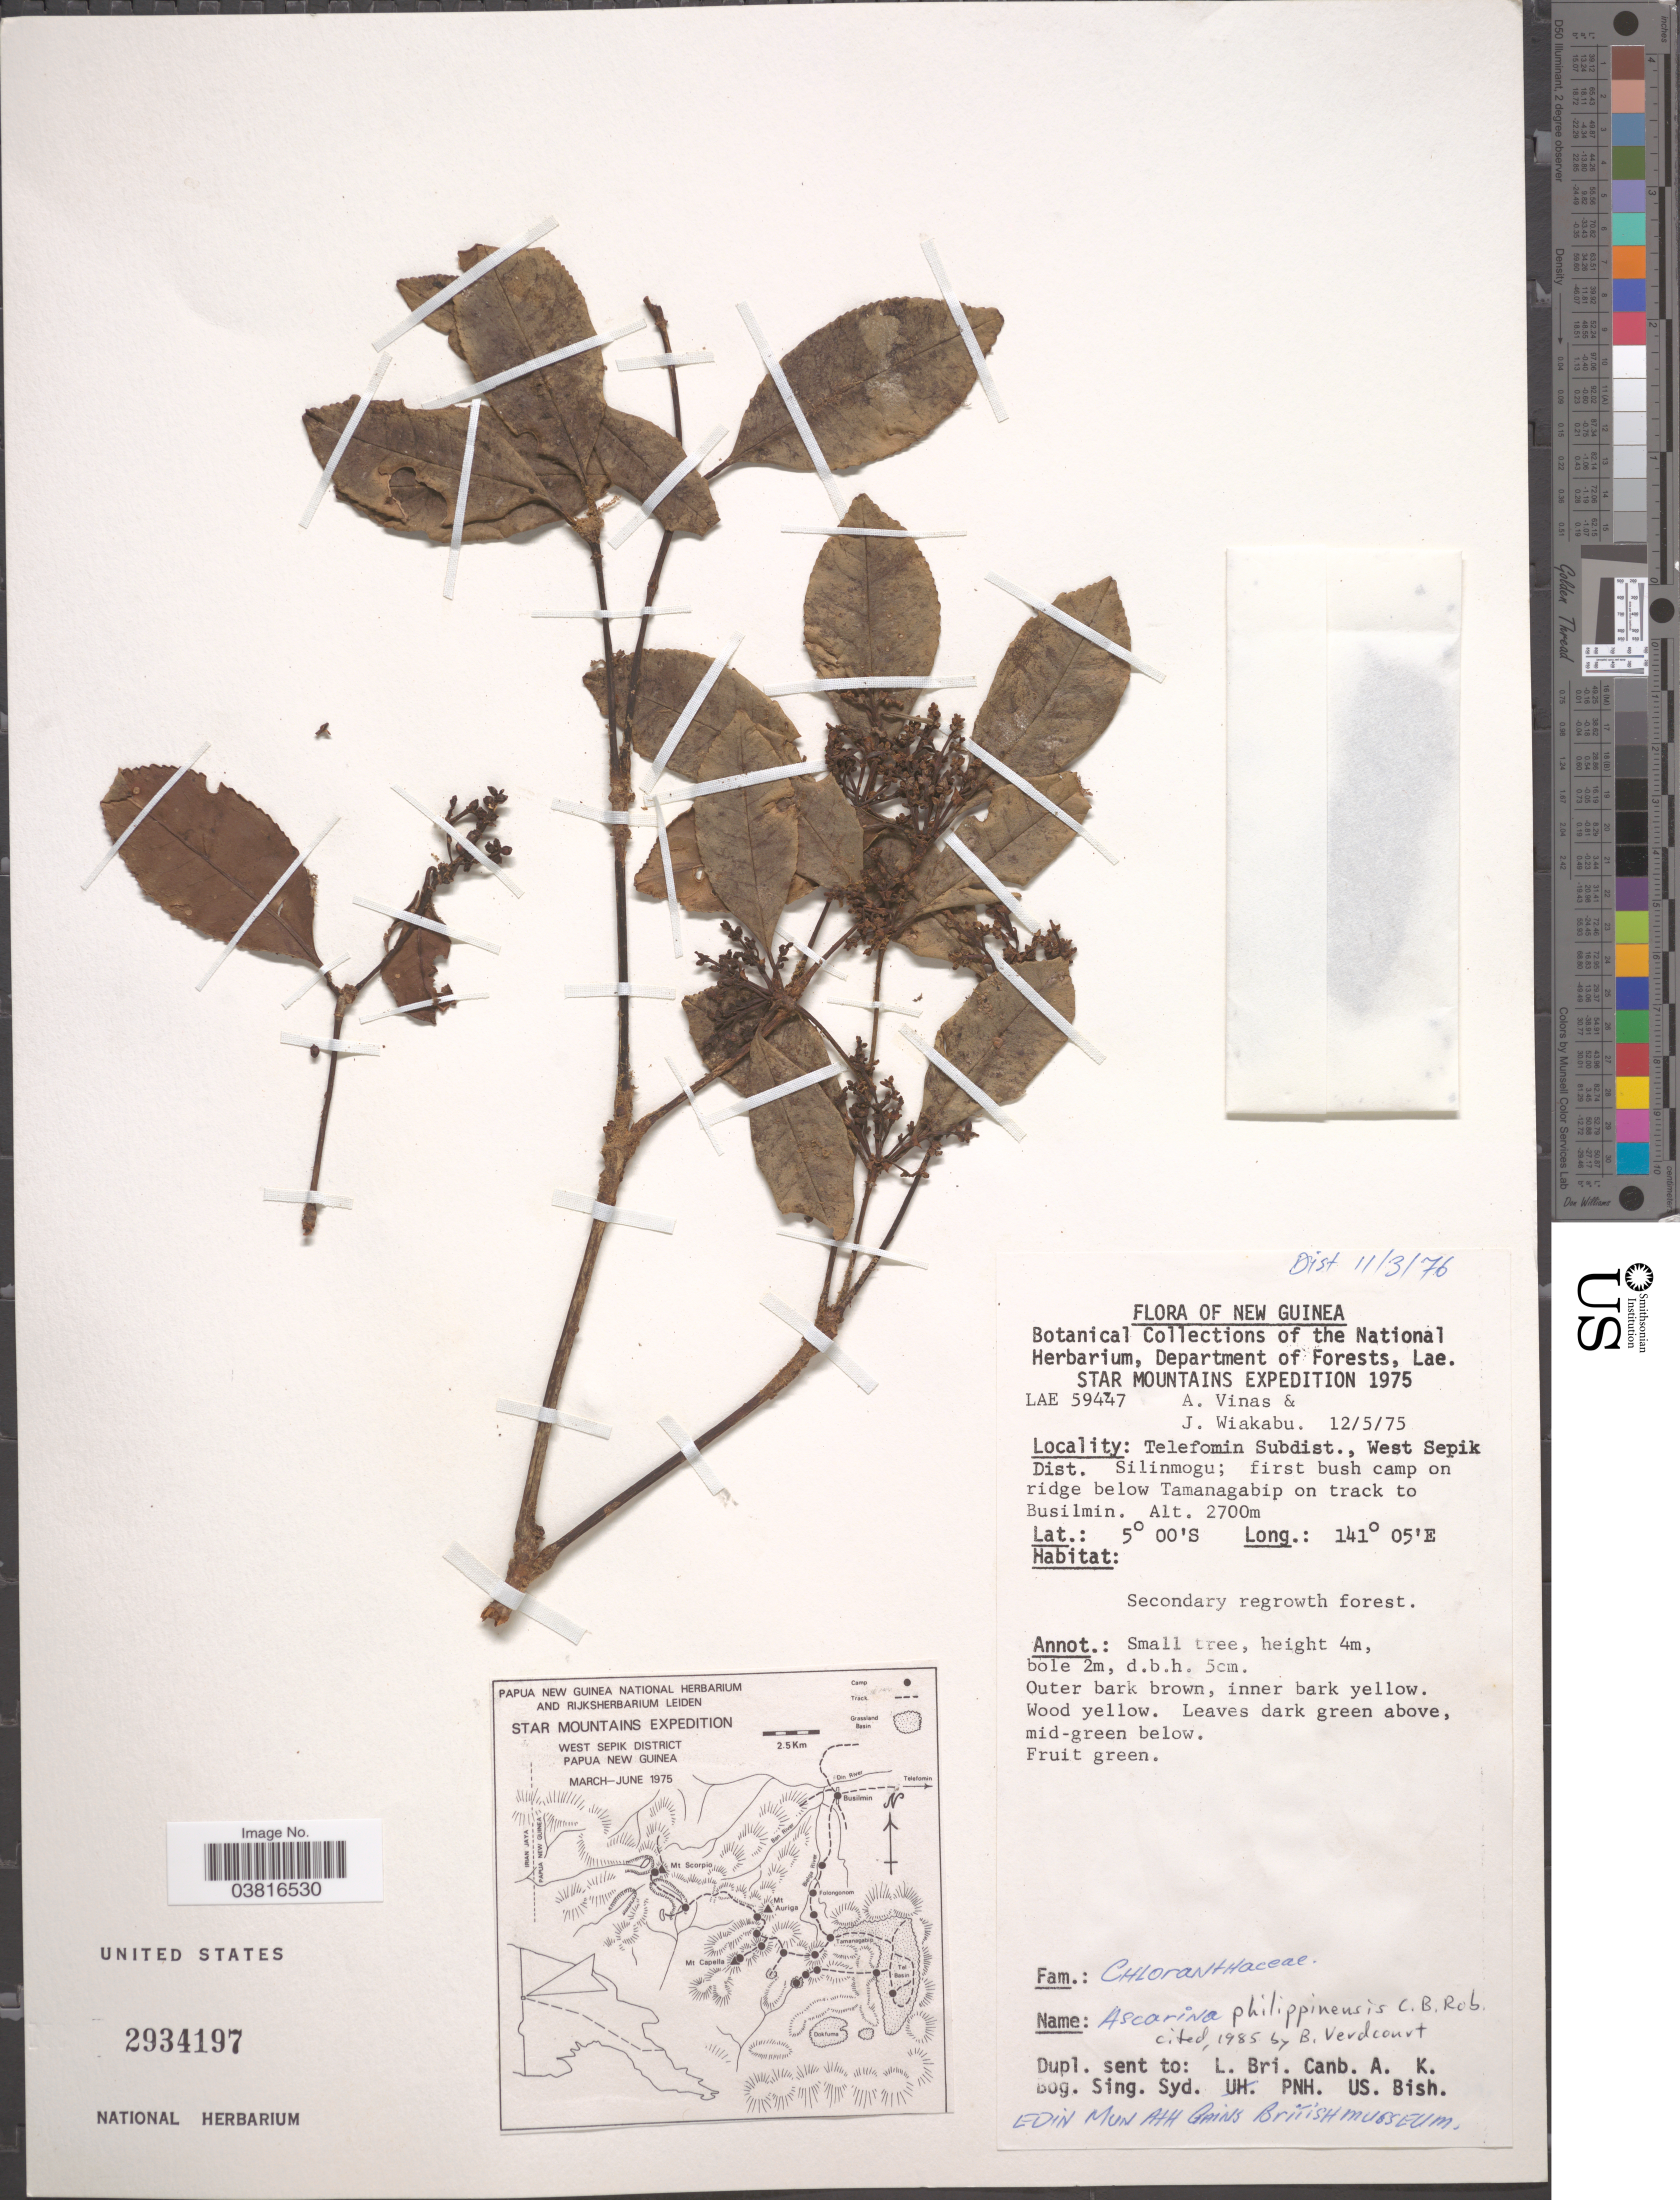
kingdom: Plantae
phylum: Tracheophyta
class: Magnoliopsida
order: Chloranthales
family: Chloranthaceae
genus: Ascarina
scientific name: Ascarina philippinensis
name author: C.B. Rob.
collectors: A. Vinas & J. Wiakabu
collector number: LAE59447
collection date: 1975-05-12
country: Papua New Guinea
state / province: Sandaun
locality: New Guinea. Telefomin Subdist., West Sepik District. Silinmogu; first bush camp on ridge below Tamanagabip on track to Busilmin.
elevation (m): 2700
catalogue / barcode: US 2934197